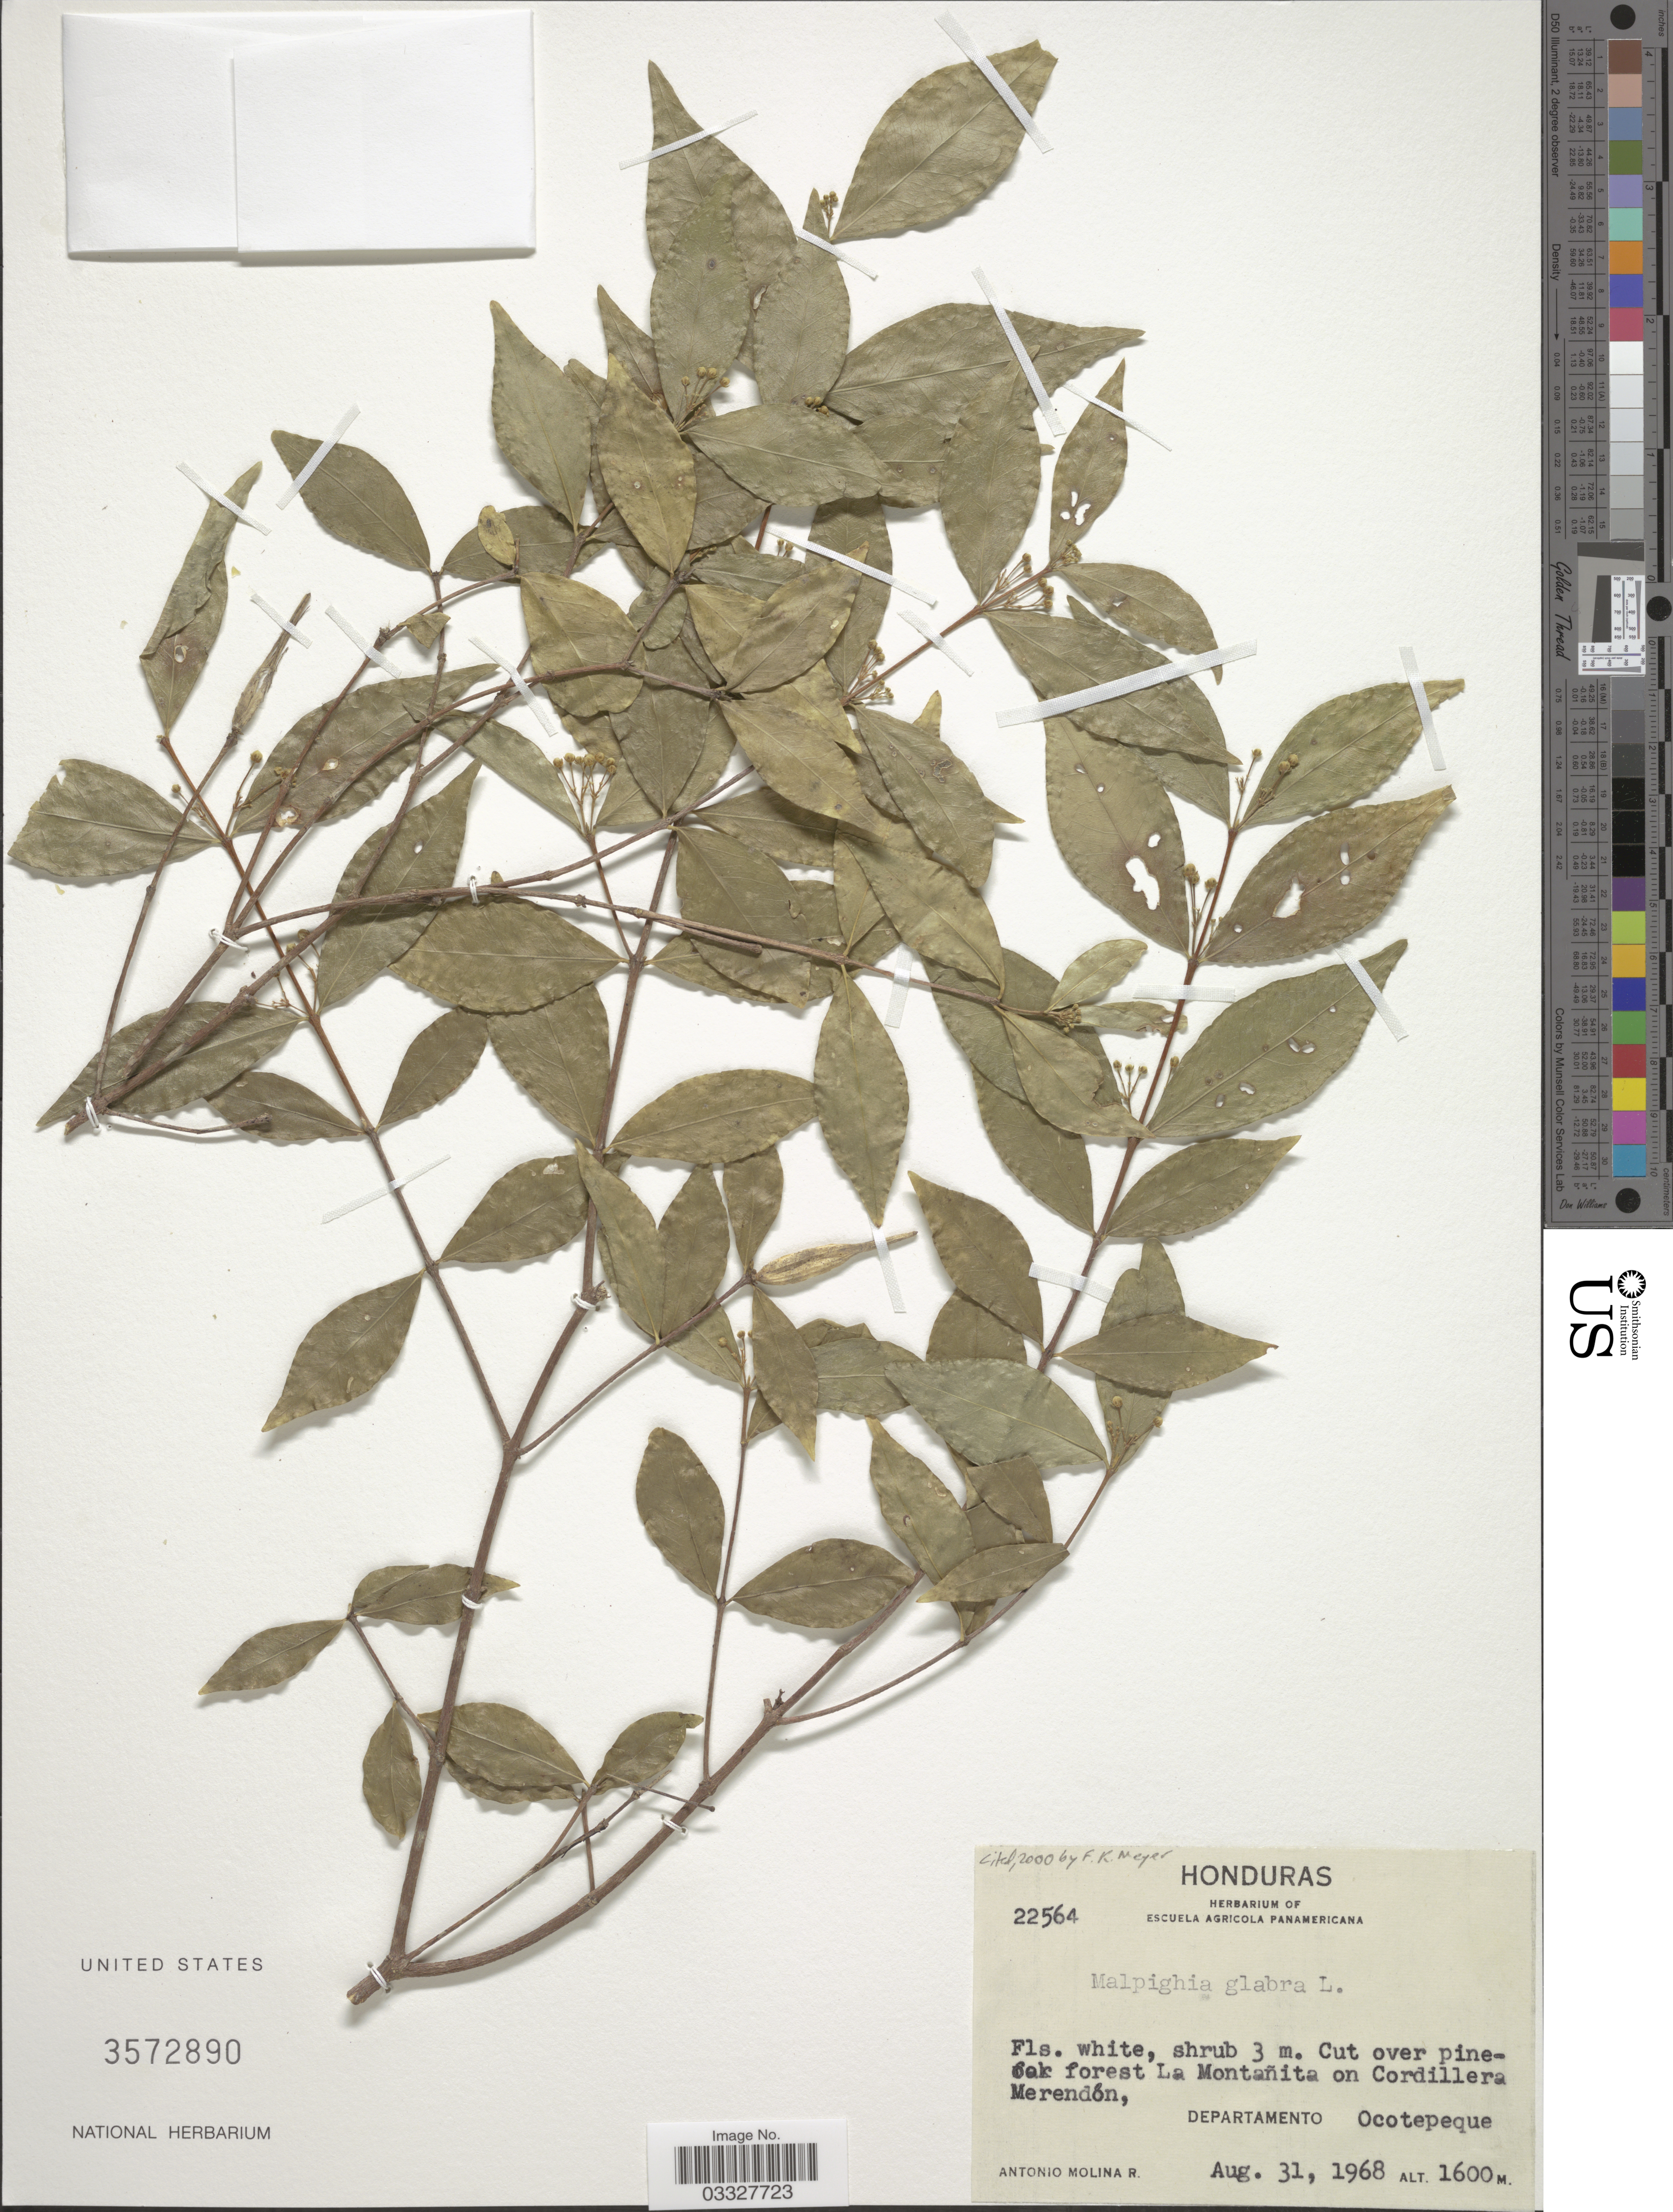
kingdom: Plantae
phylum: Tracheophyta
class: Magnoliopsida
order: Malpighiales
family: Malpighiaceae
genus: Malpighia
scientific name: Malpighia glabra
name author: L.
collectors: A. Molina R.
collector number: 22564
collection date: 1968-08-31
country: Honduras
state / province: Ocotepeque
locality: Cut over pine-oak forest La Montañita on Cordillera Merendón, Departamento Ocotepeque.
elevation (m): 1600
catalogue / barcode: US 3572890